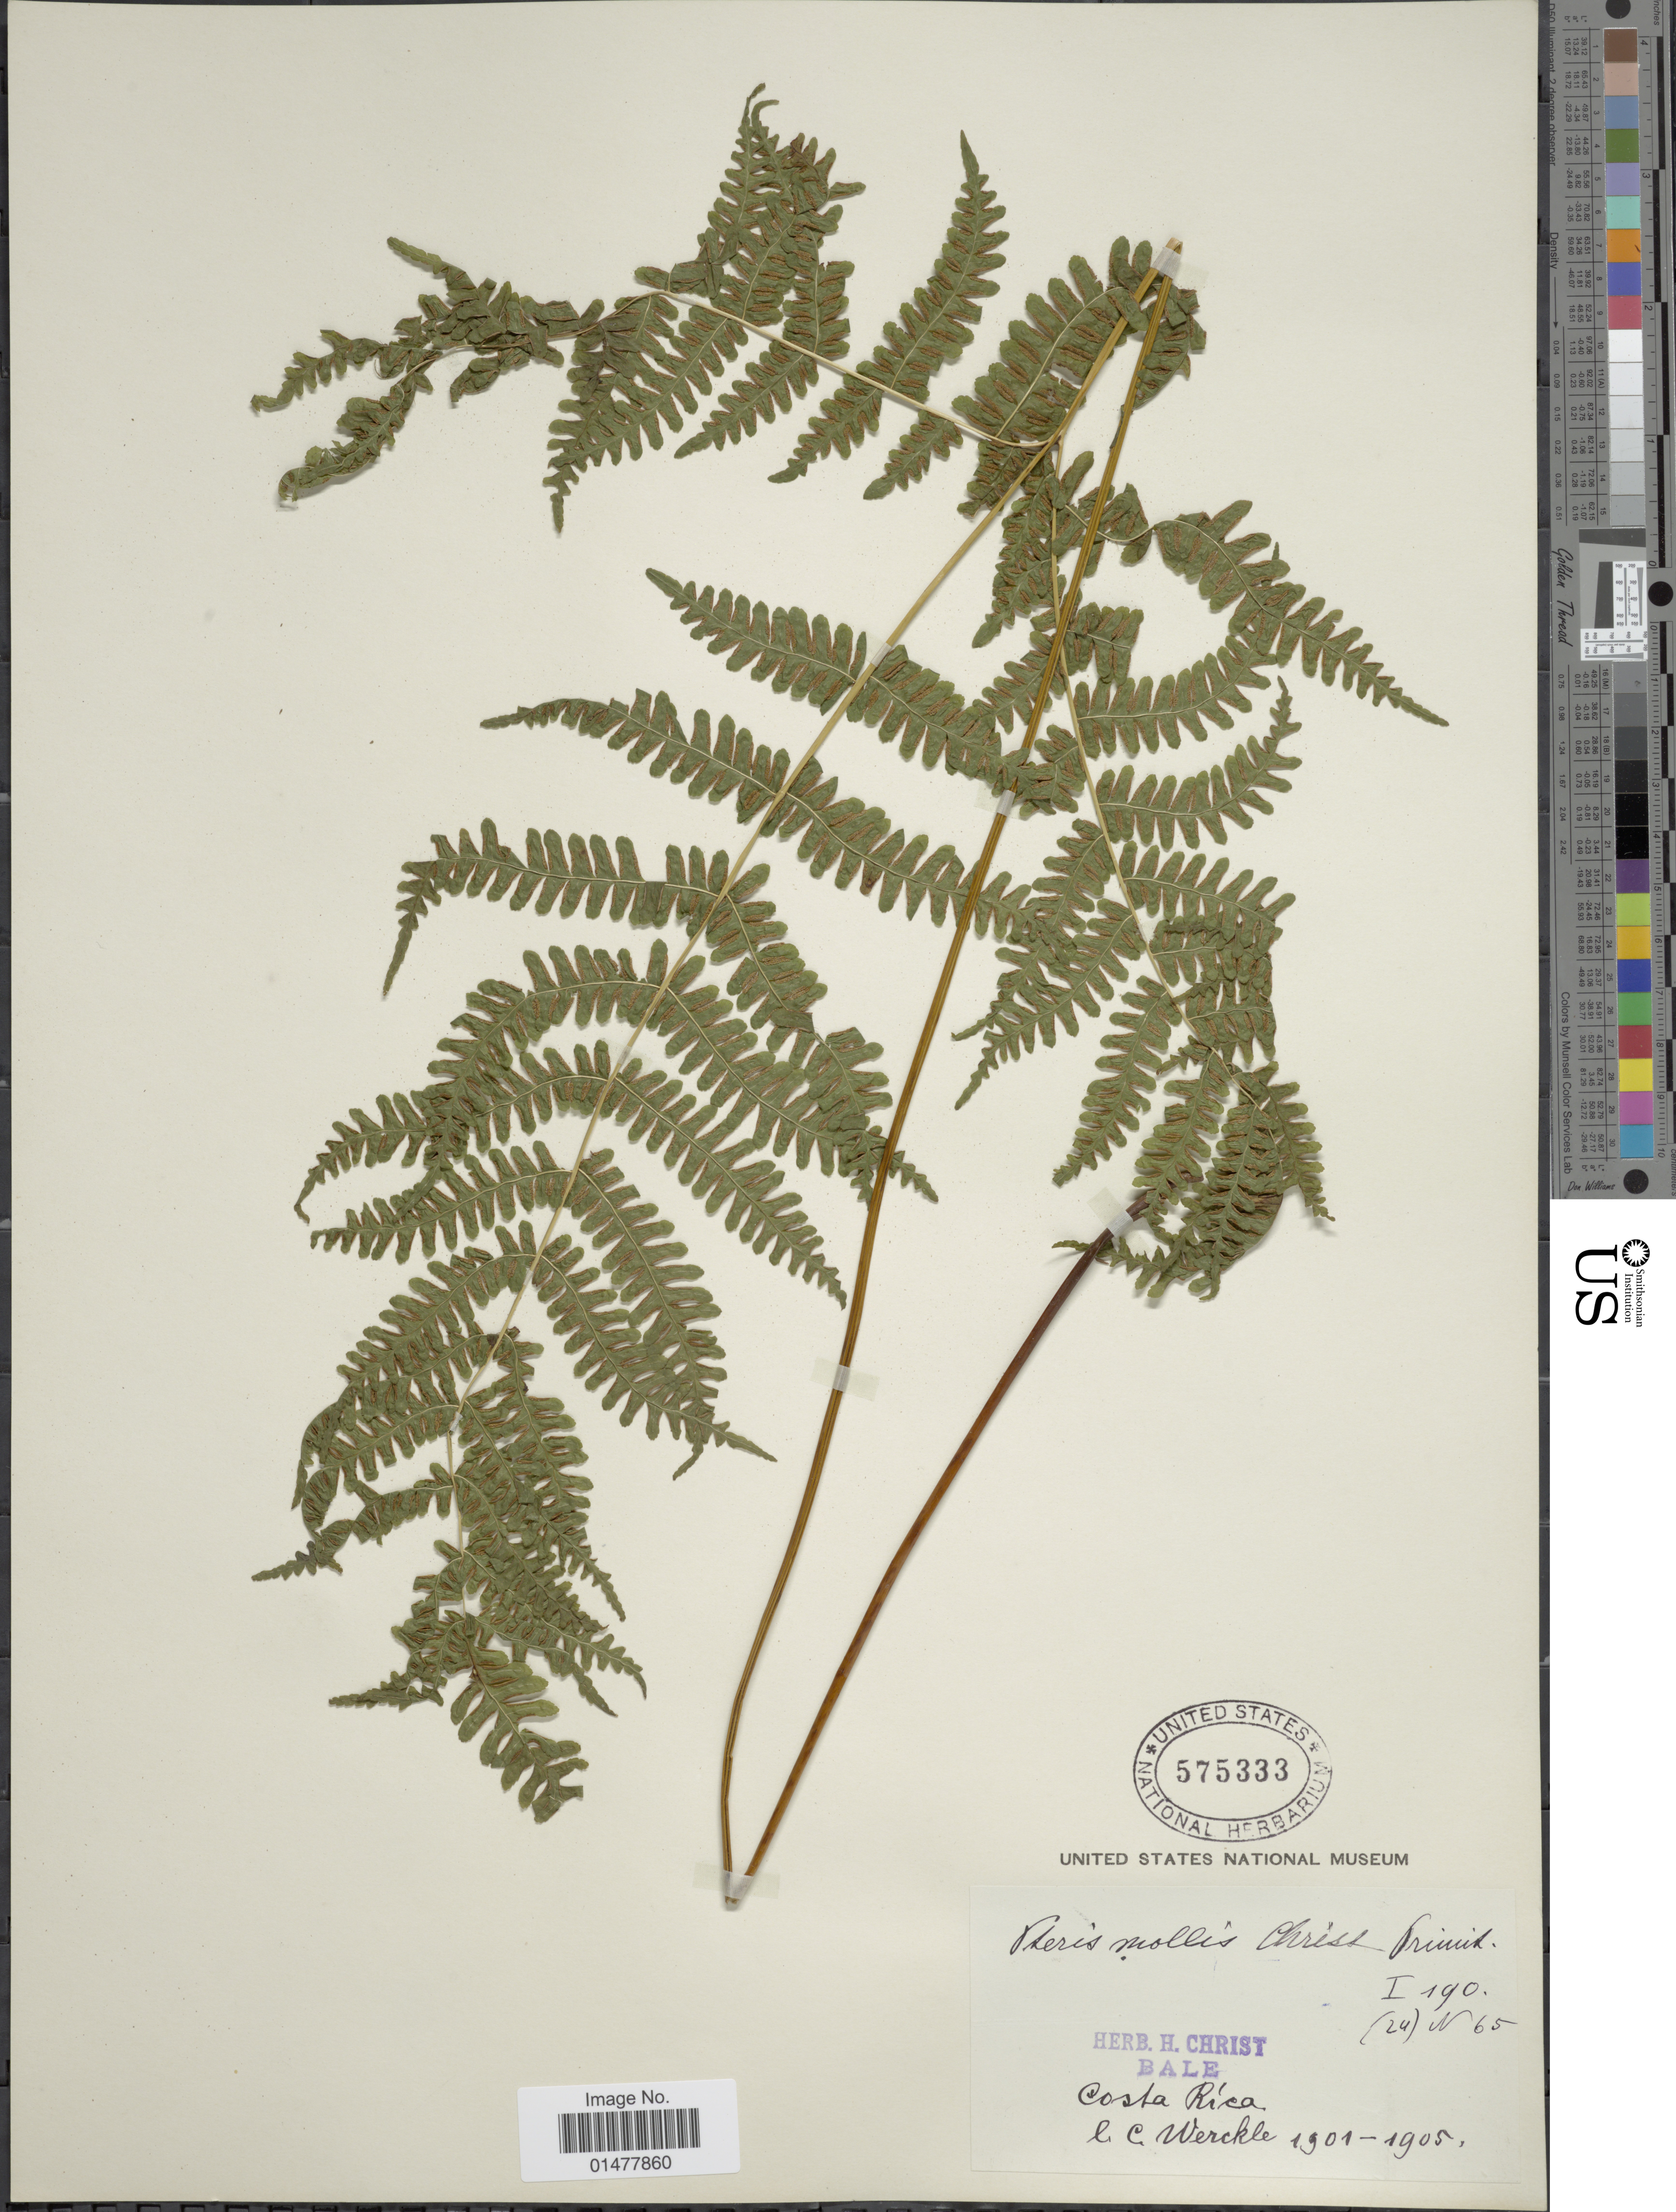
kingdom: Plantae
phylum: Tracheophyta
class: Polypodiopsida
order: Polypodiales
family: Pteridaceae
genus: Pteris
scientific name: Pteris muricella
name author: Fée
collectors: C. C Wercklé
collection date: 1901/1905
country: Costa Rica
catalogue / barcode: US 575333